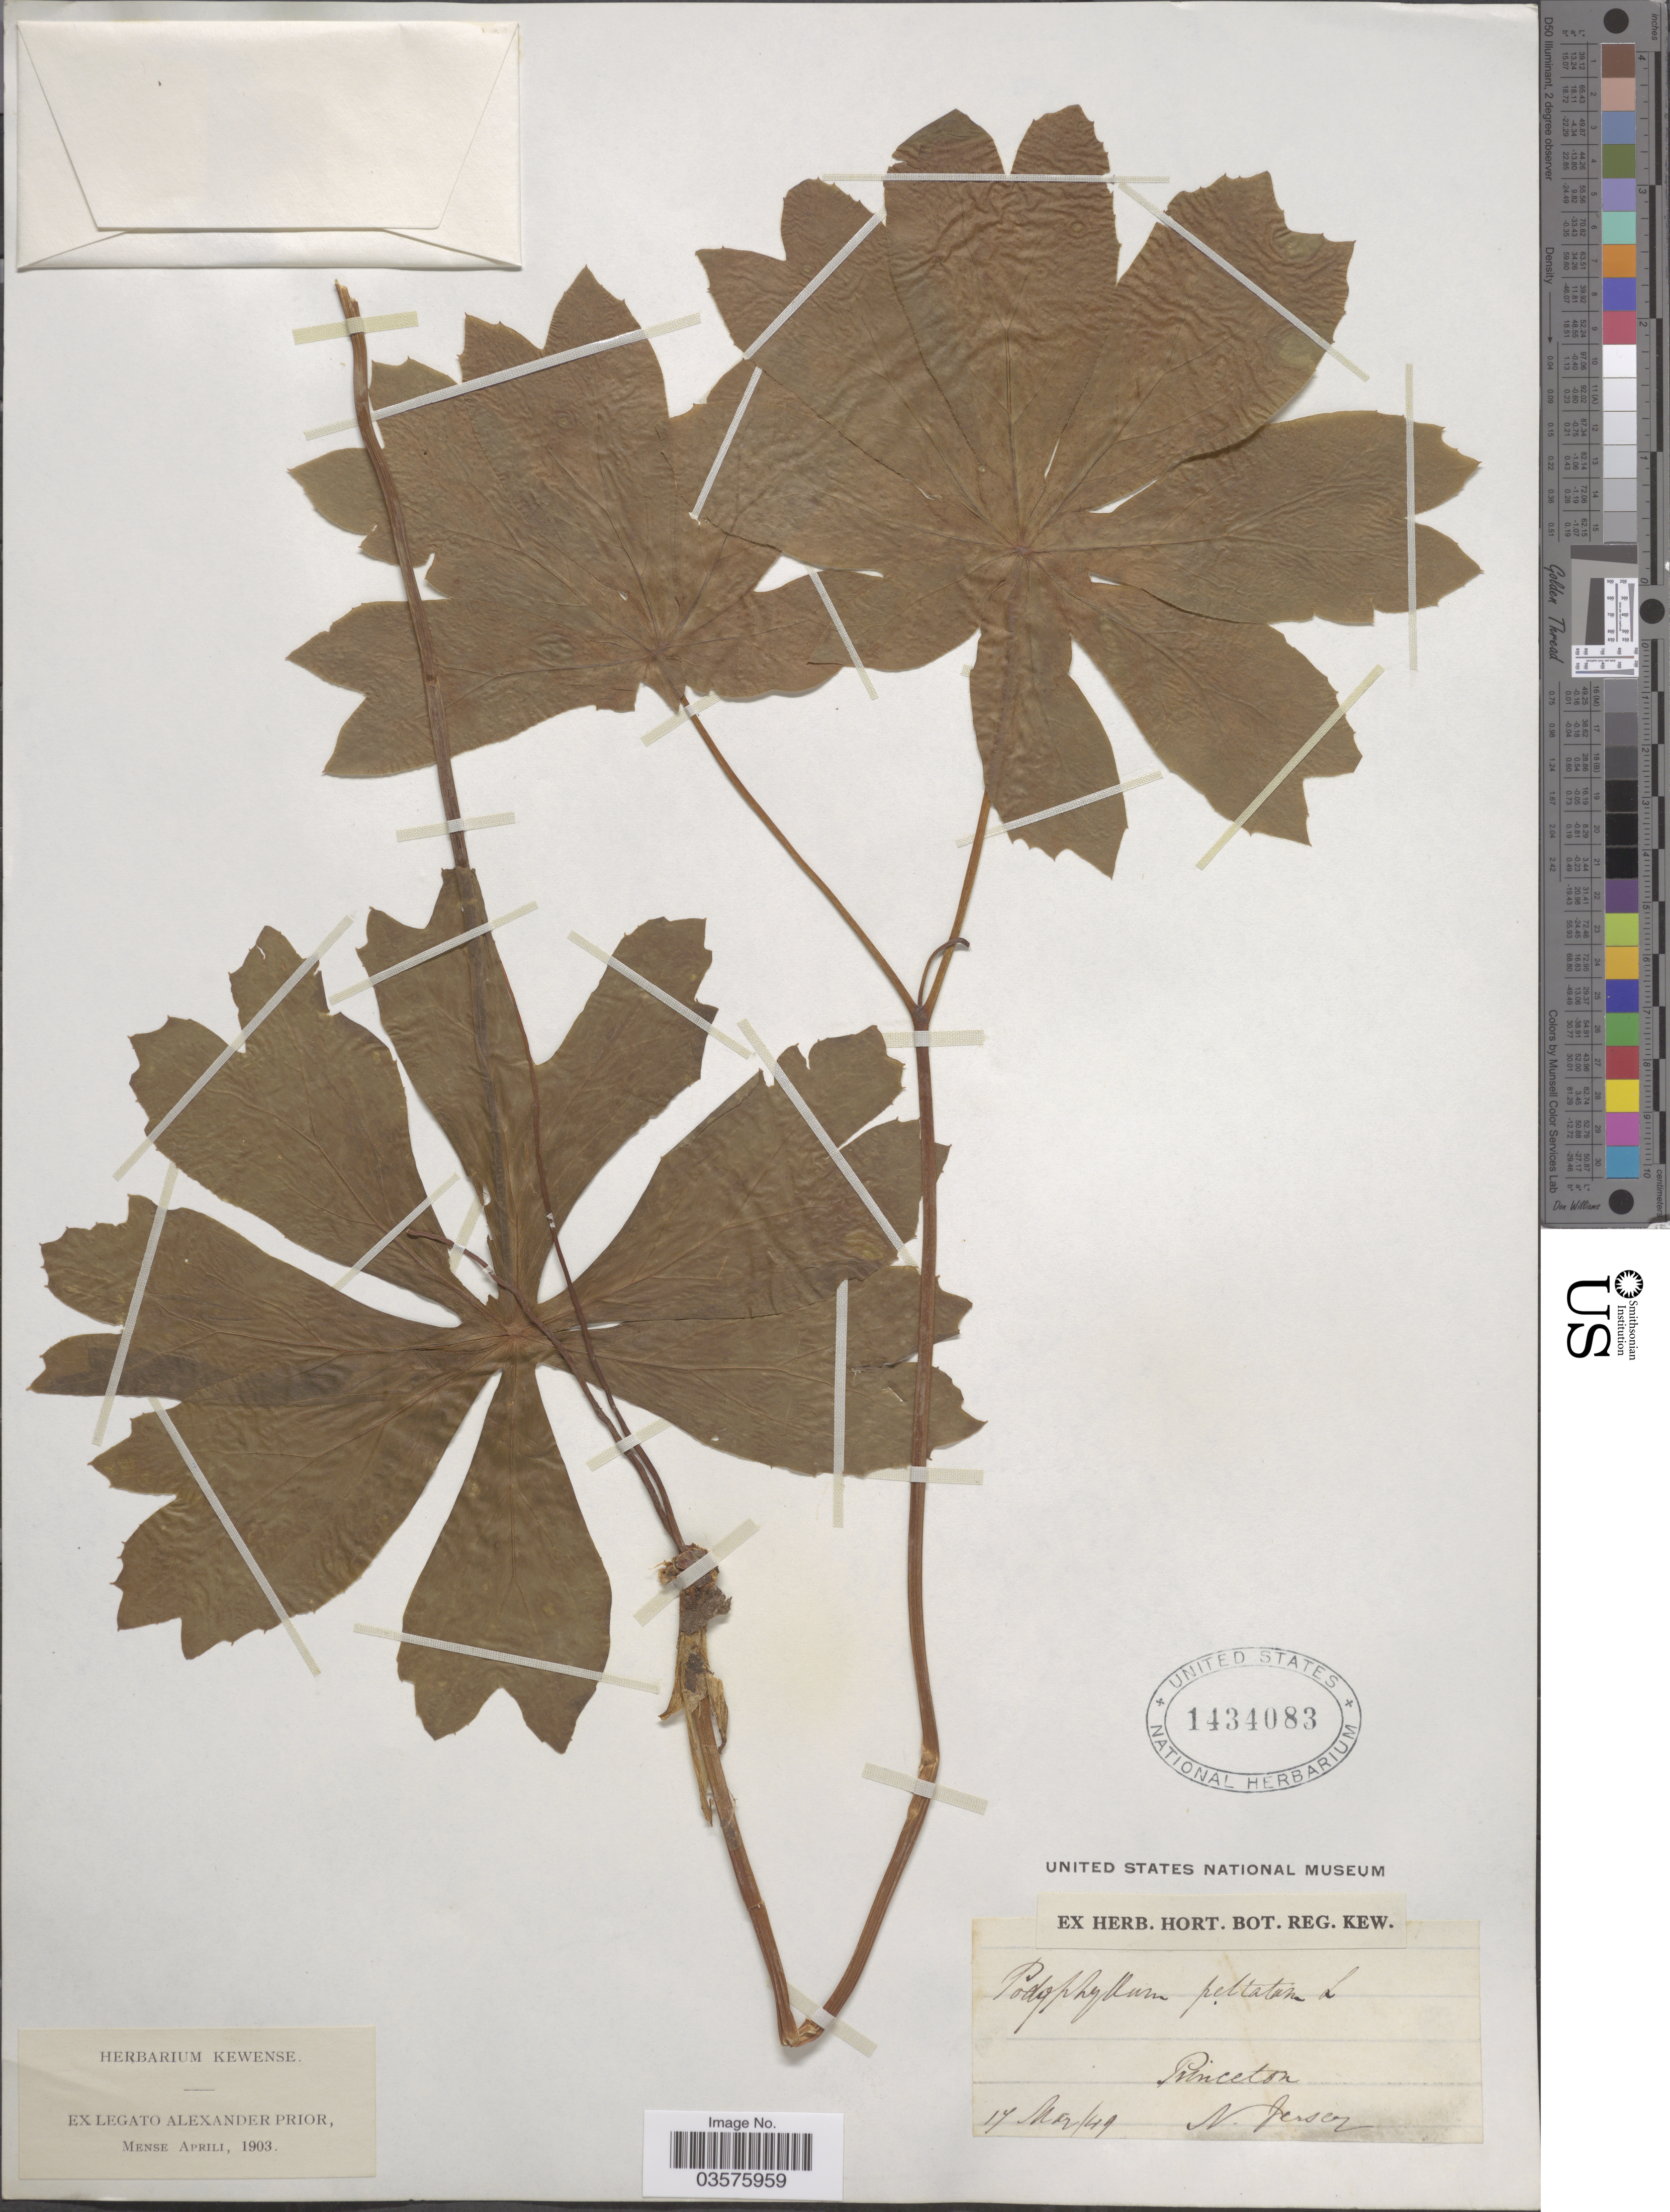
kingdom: Plantae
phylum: Tracheophyta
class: Magnoliopsida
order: Ranunculales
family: Berberidaceae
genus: Podophyllum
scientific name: Podophyllum peltatum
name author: L.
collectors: ex herb. Hort. Reg. Kew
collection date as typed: Transcribed d/m/y: 17/3/49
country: United States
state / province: New Jersey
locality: Princeton.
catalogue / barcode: US 1434083